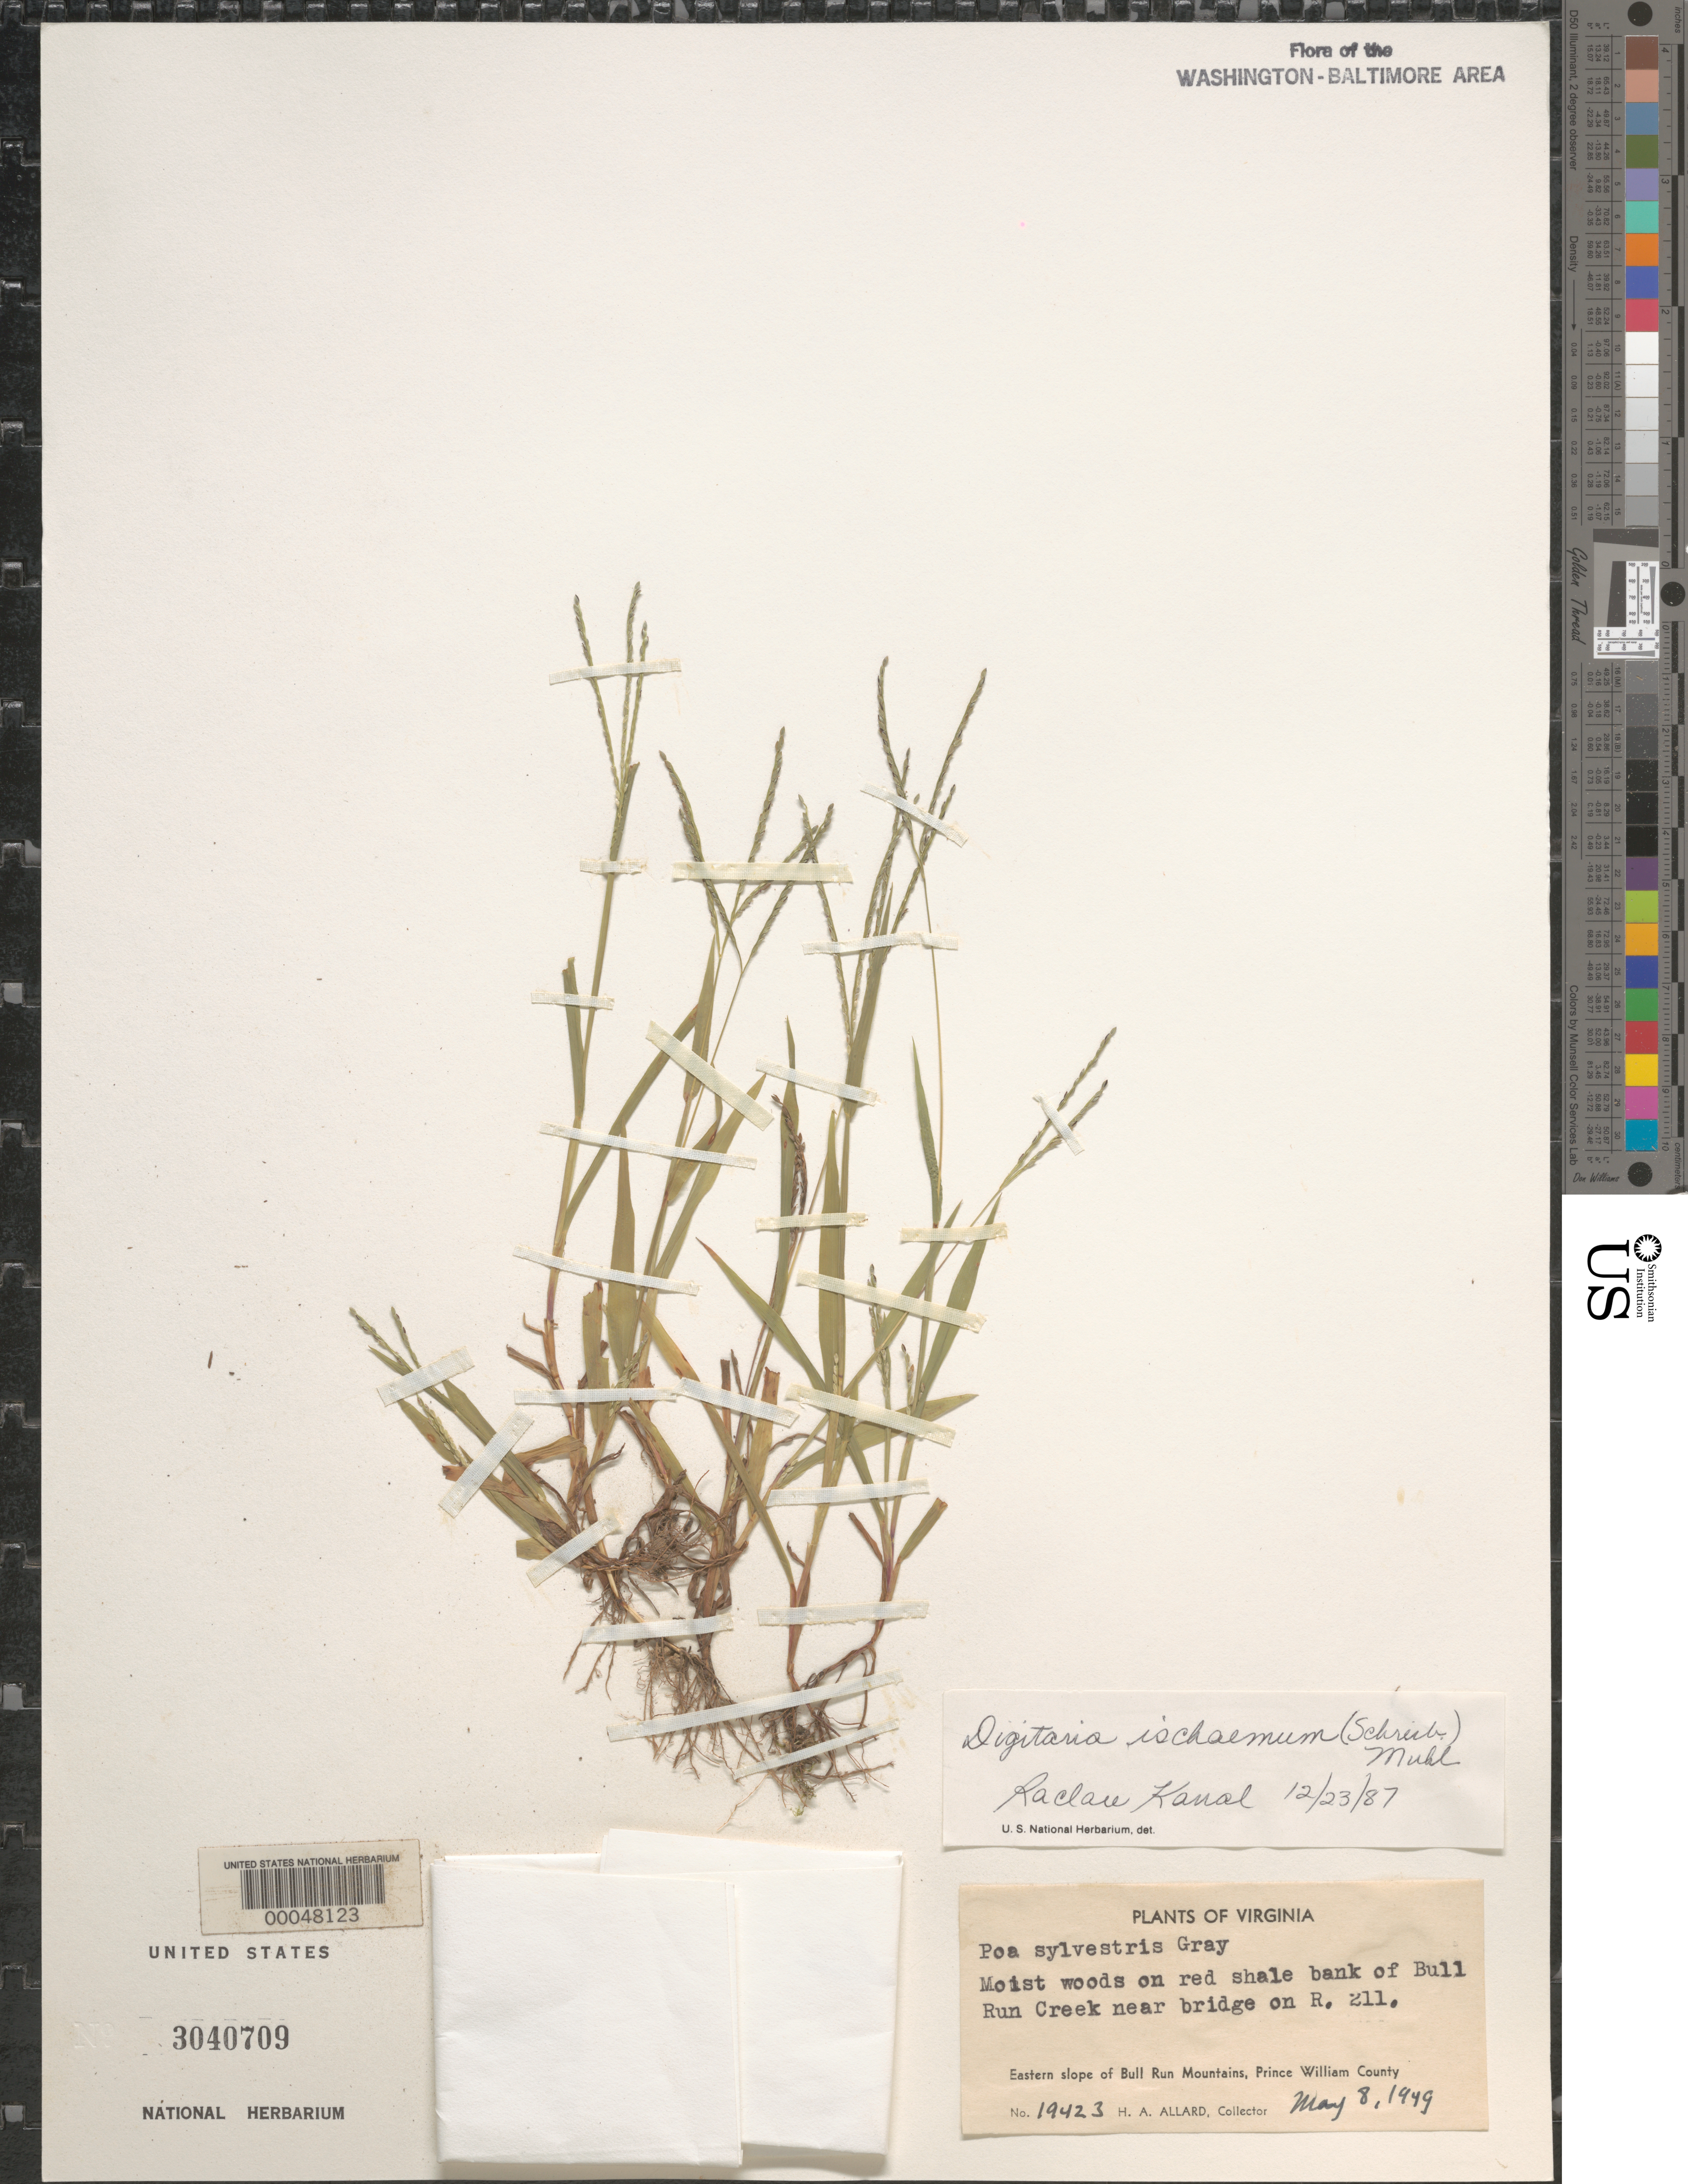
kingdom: Plantae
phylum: Tracheophyta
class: Liliopsida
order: Poales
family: Poaceae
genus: Digitaria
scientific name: Digitaria ischaemum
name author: (Schreber) Schreber ex Muhl.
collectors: H. A. Allard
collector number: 19423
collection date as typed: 08 May 1949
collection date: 1949-05-08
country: United States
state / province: Virginia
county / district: Prince William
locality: Bull Run Creek near Bridge on Route 211 Mountains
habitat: Moist woods on red shale bank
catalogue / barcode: US 3040709